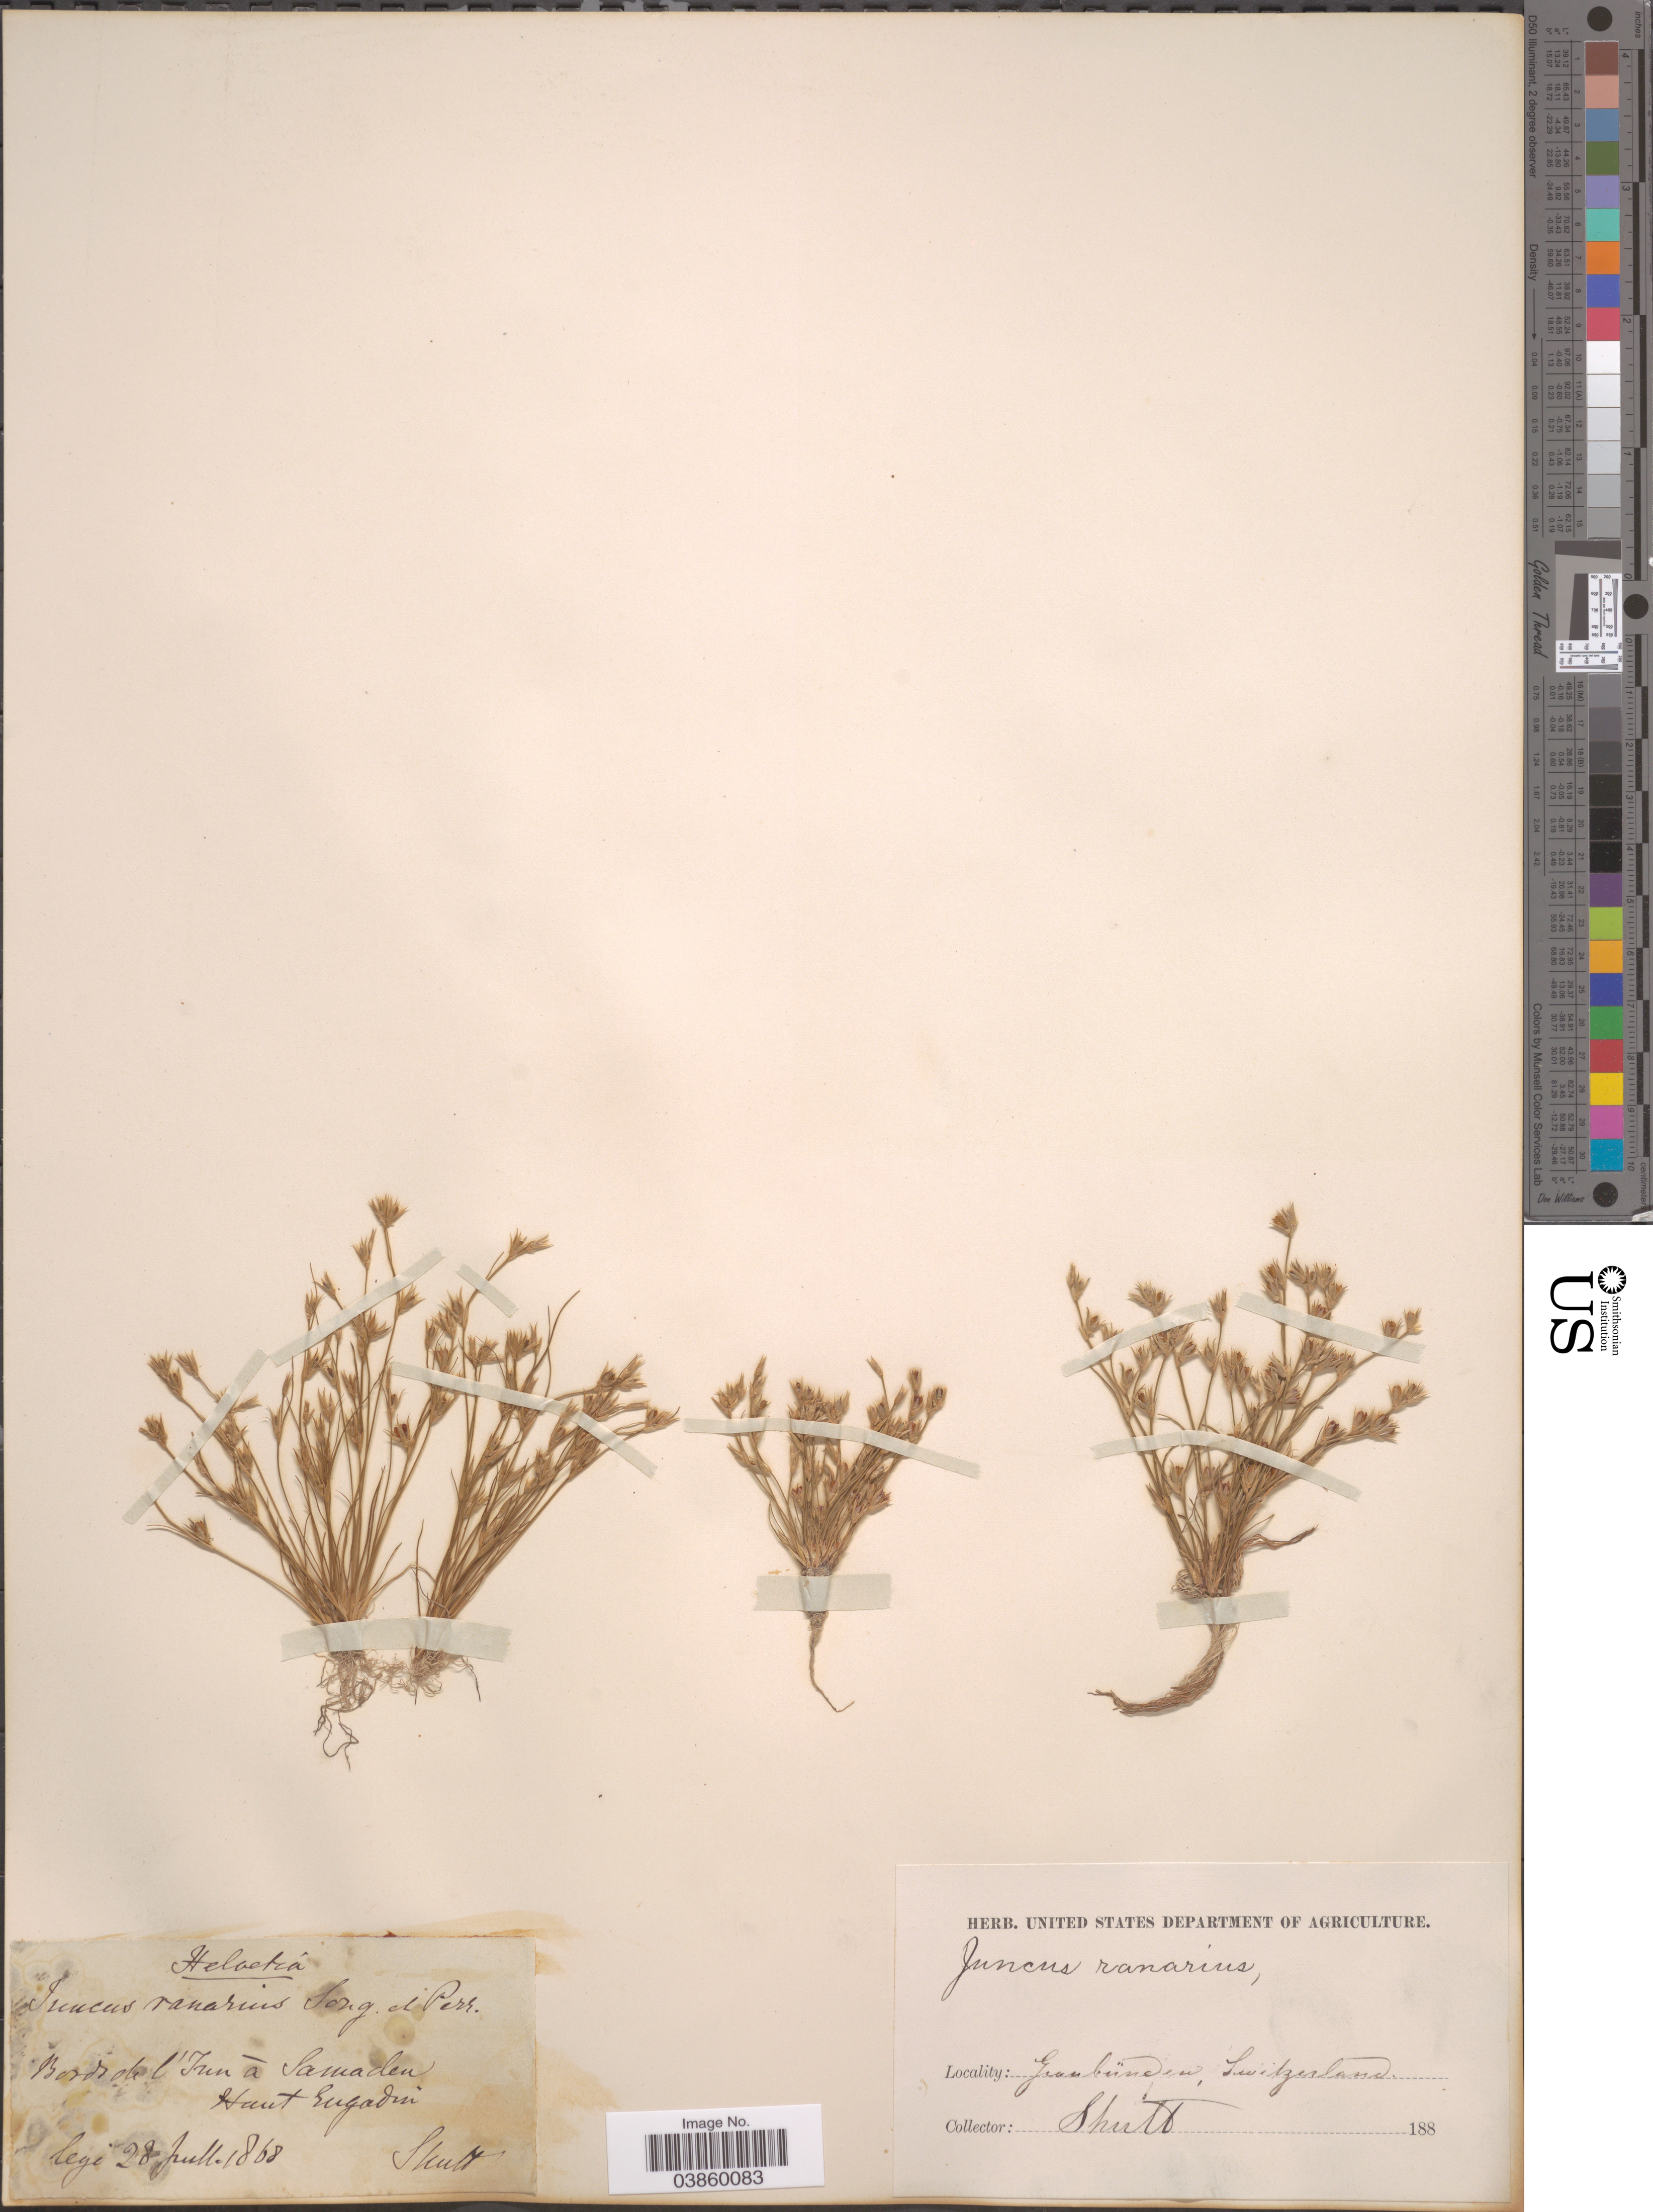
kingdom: Plantae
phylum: Tracheophyta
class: Liliopsida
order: Poales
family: Juncaceae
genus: Juncus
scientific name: Juncus bufonius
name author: L.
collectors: Shutt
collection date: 1868-07-28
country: Switzerland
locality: Helvetia. Bords del Tun à Samaden. Haut Eugadin. Graubünden.